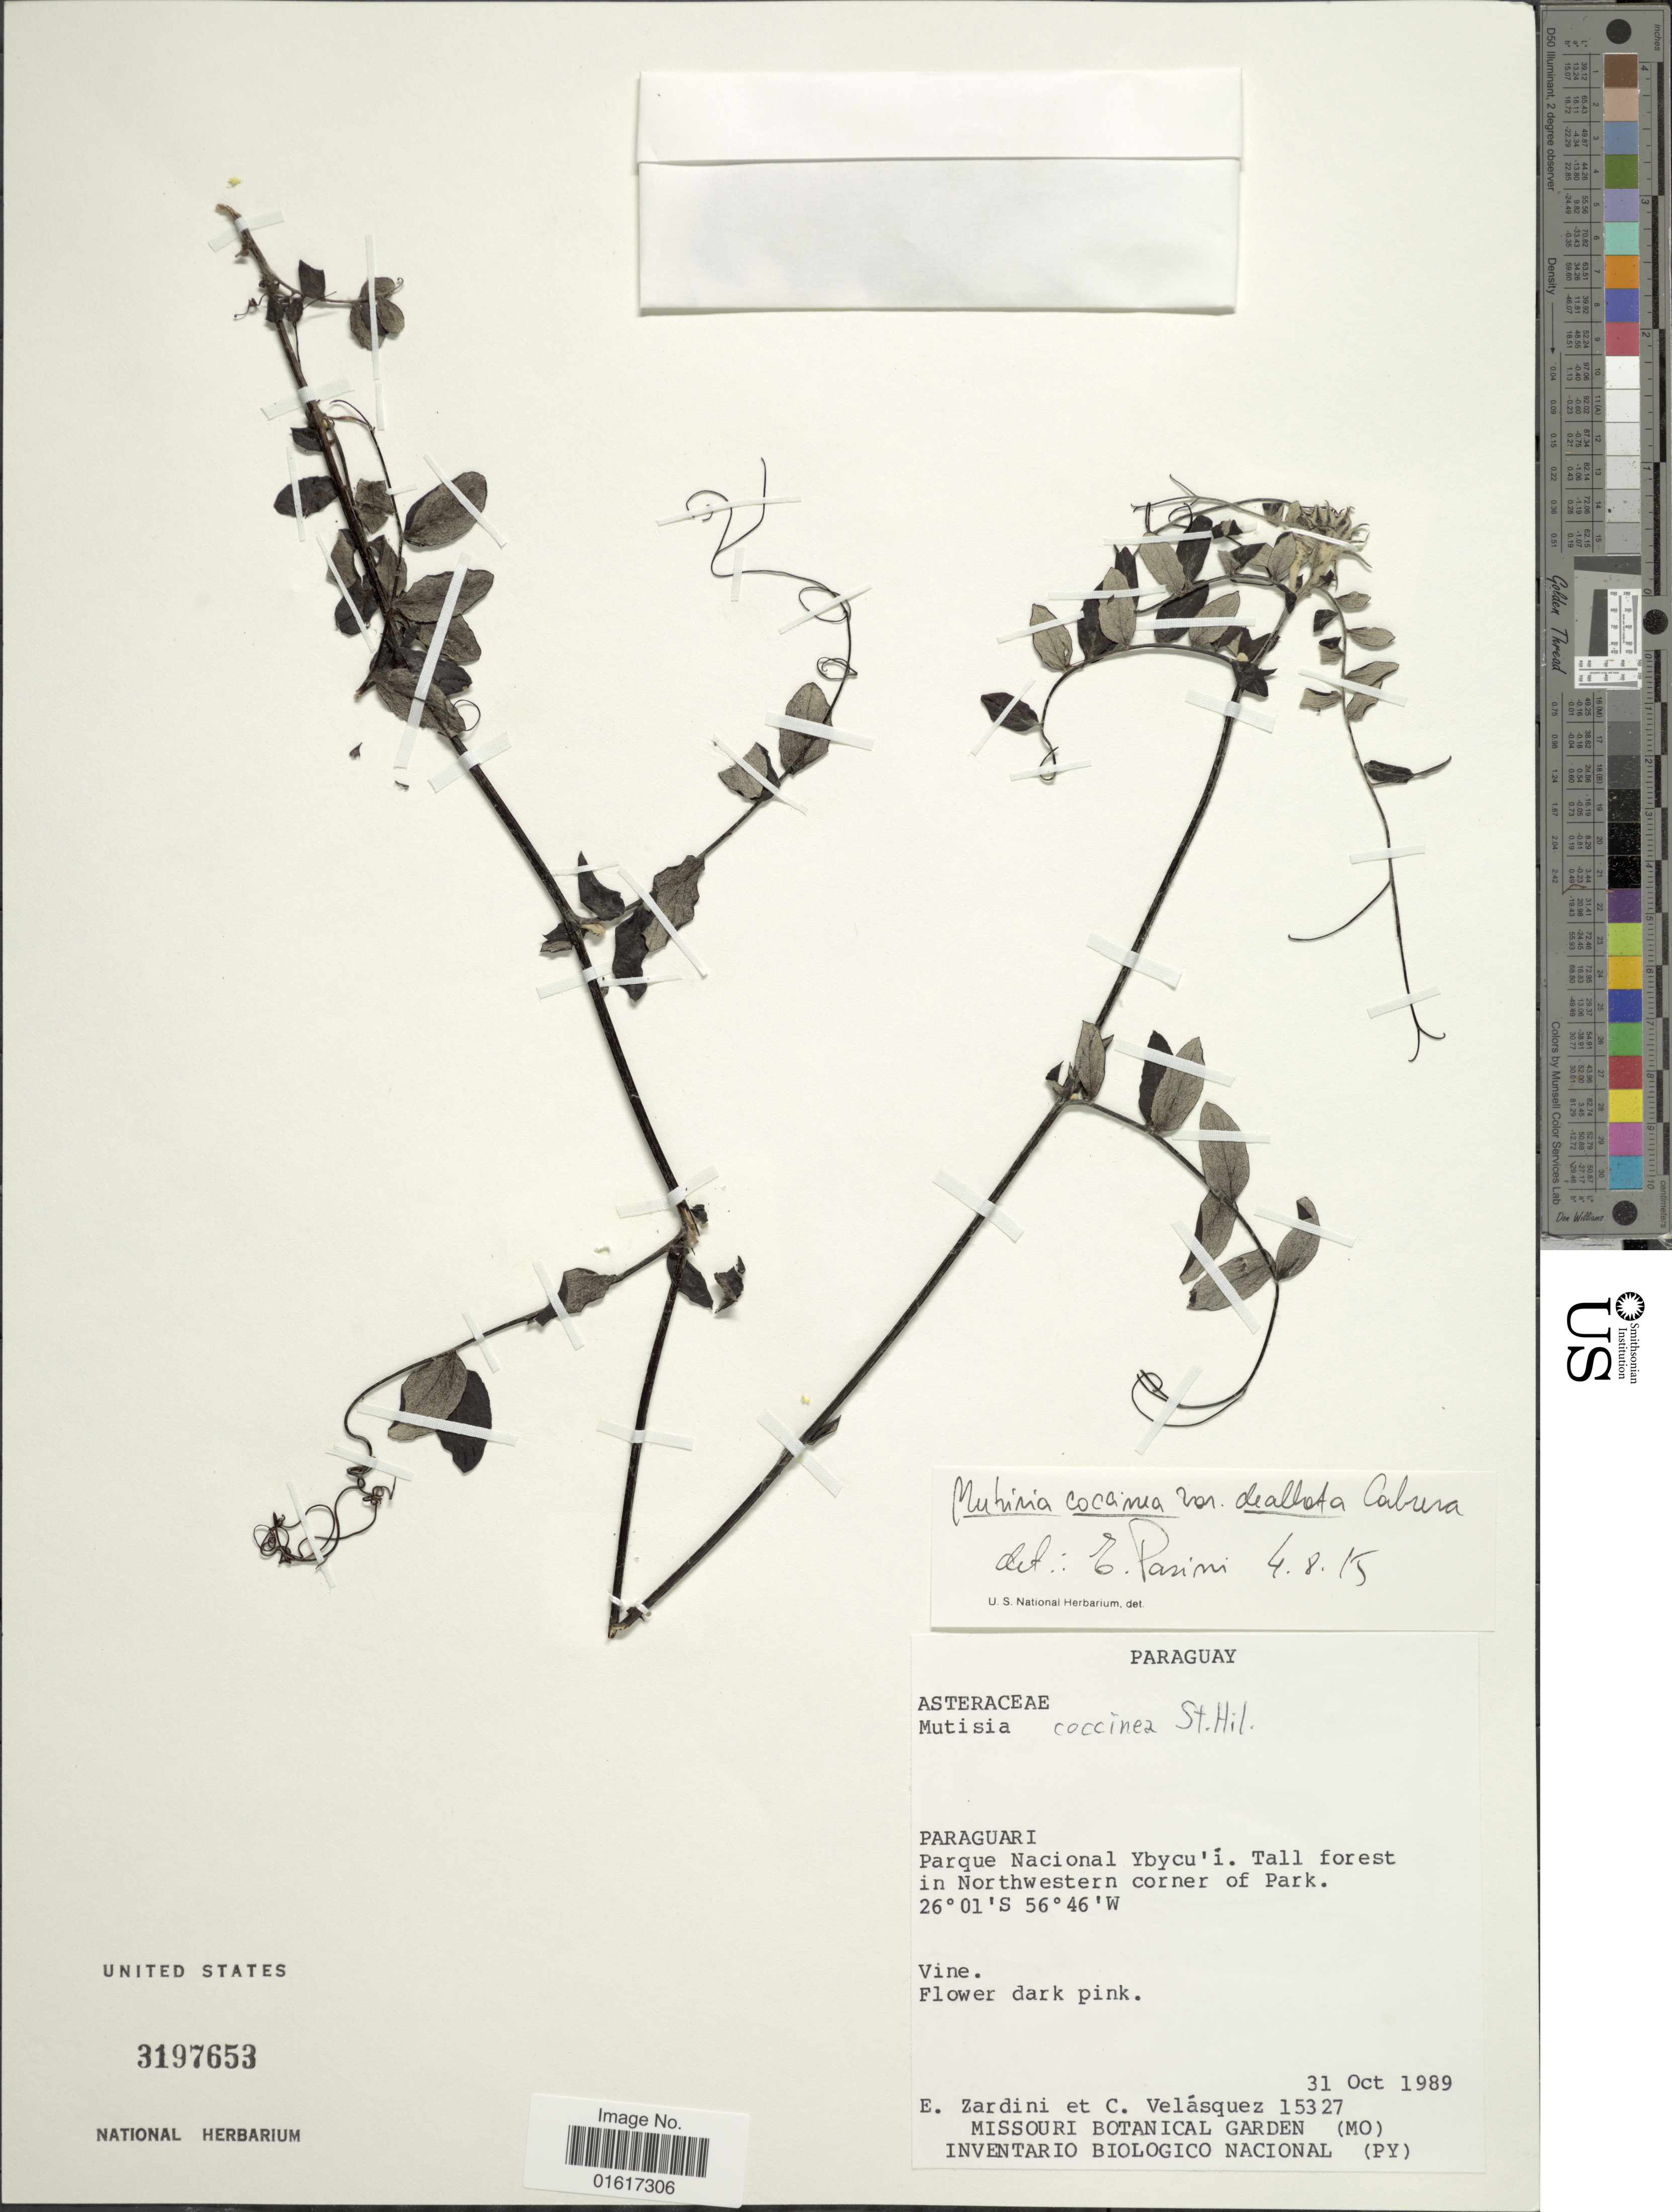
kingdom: Plantae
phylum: Tracheophyta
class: Magnoliopsida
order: Asterales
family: Asteraceae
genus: Mutisia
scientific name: Mutisia coccinea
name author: A. St.-Hil.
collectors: E. M. Zardini & C. Velásquez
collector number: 15327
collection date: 1989-10-31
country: Paraguay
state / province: Paraguari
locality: Parque Nacional Ybycu'í. Tall forest in Northwestern corner of Park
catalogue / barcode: US 3197653